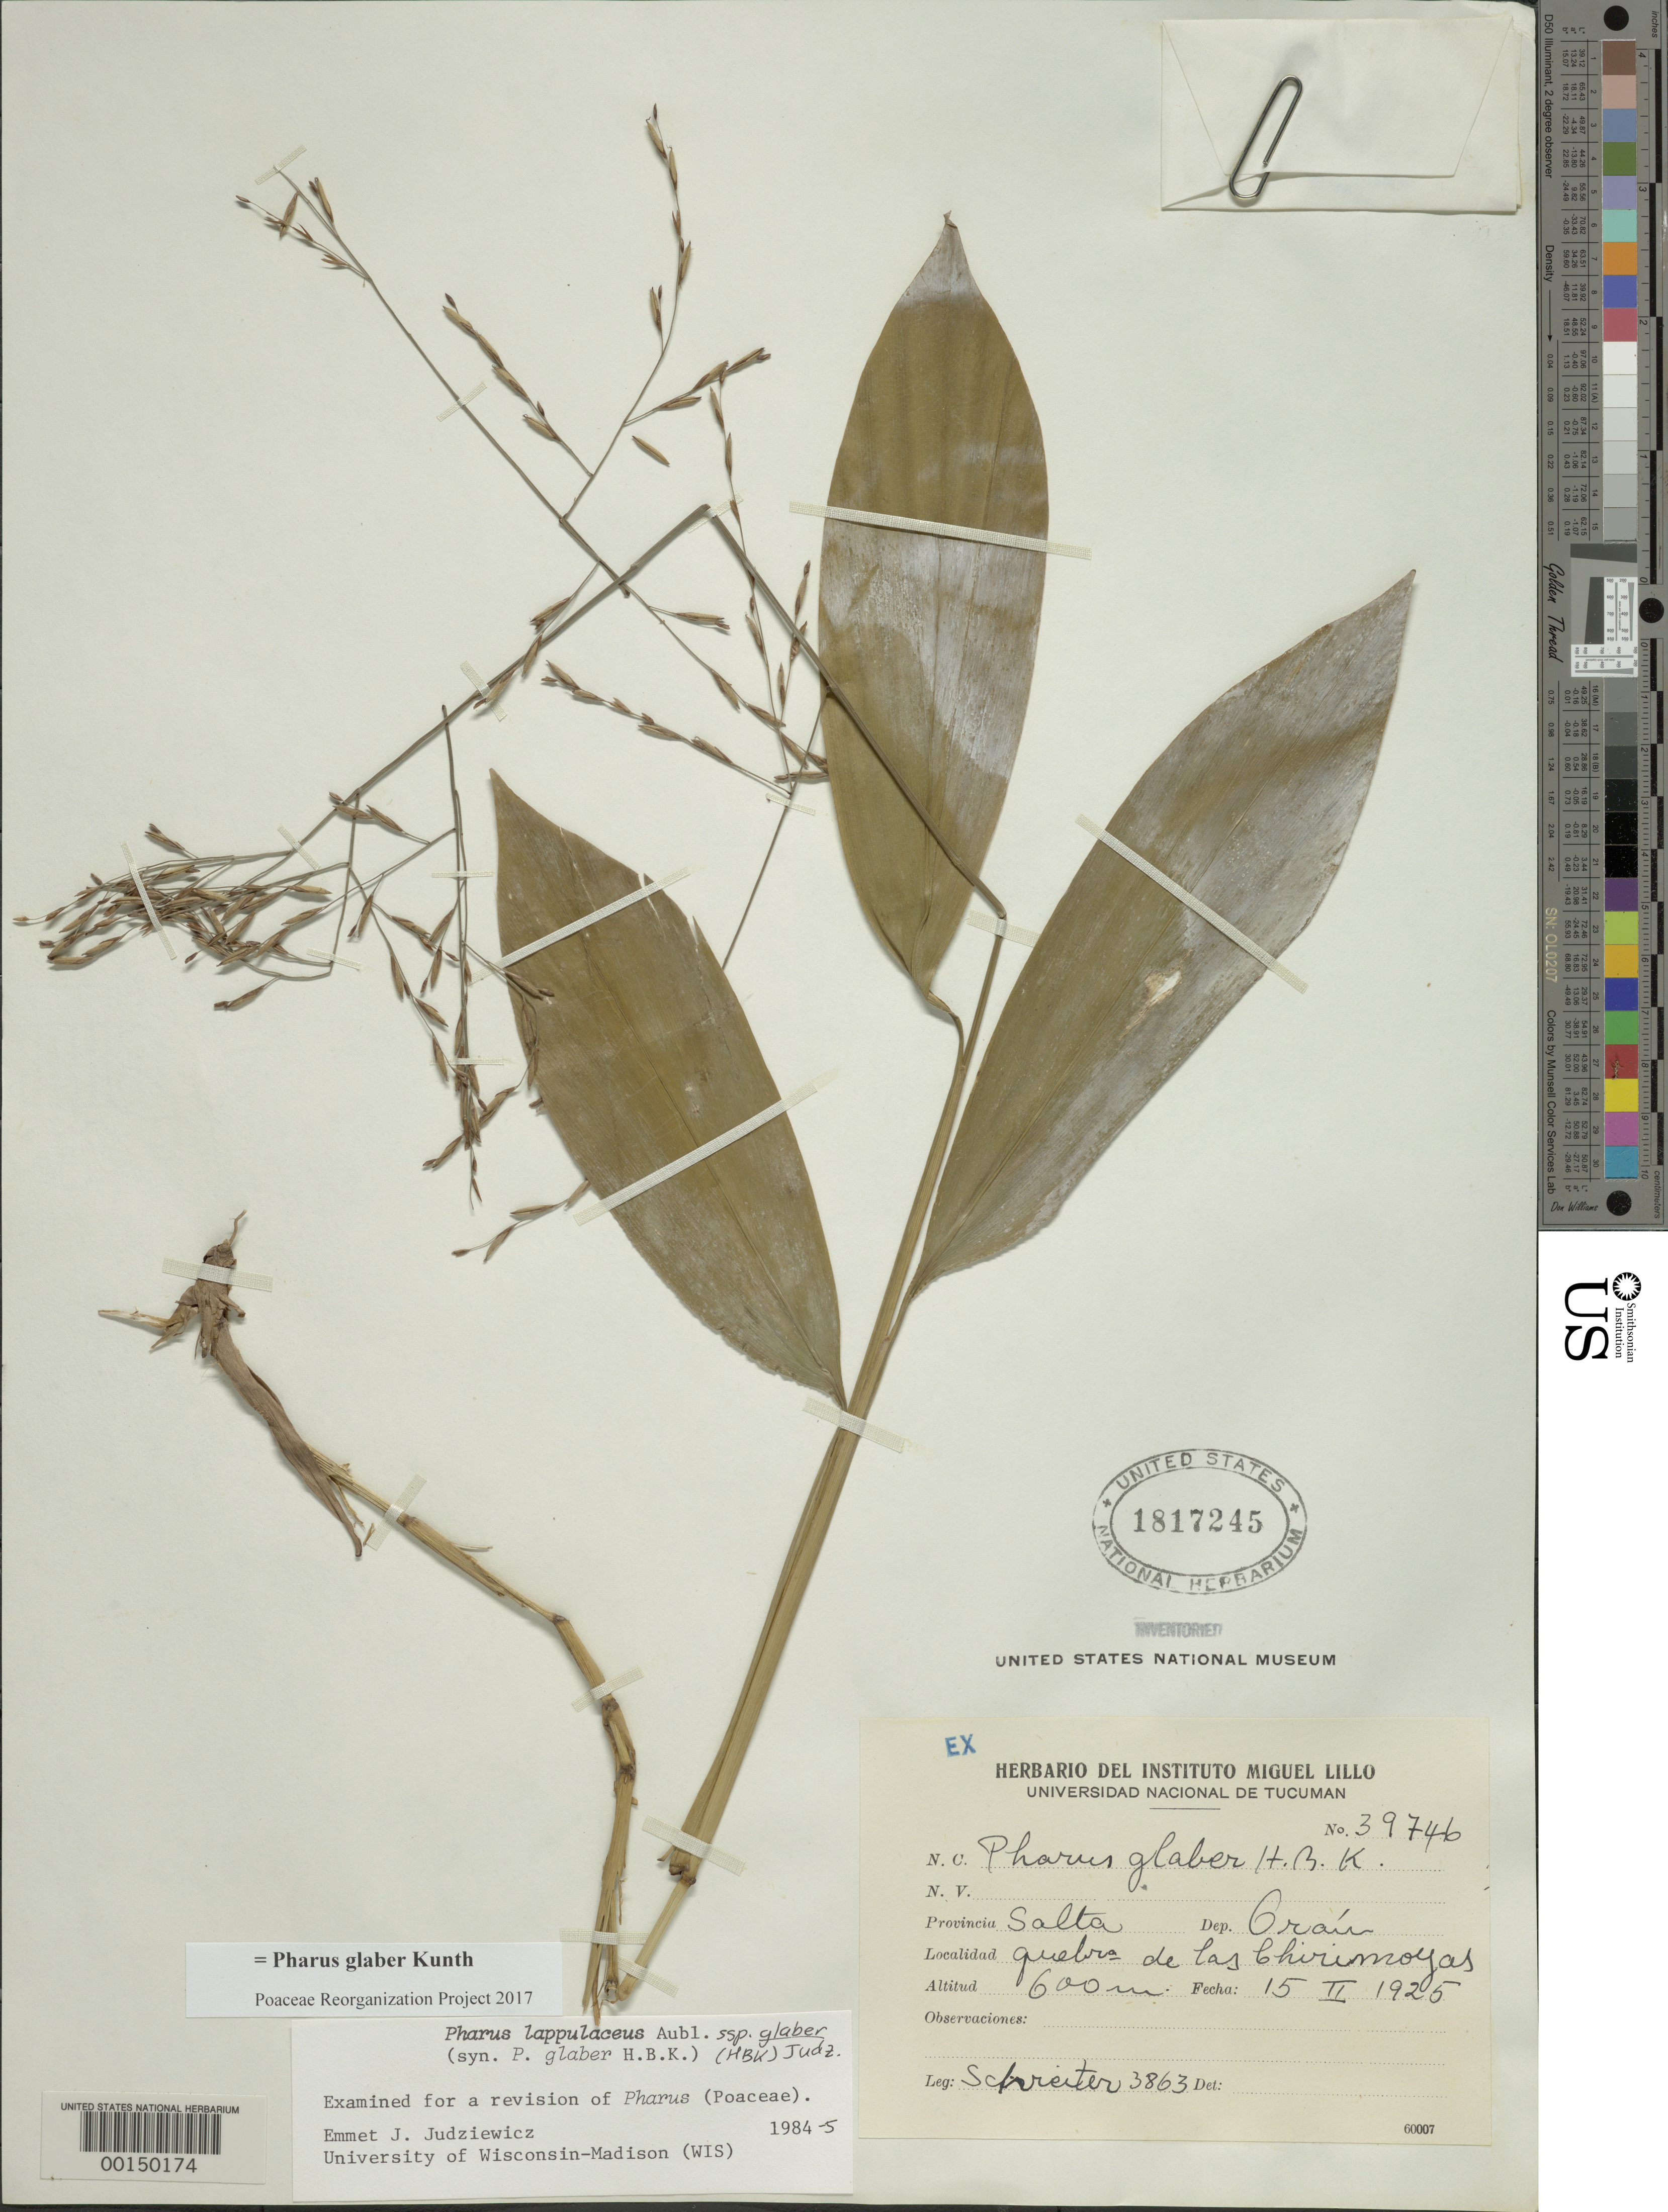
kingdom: Plantae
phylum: Tracheophyta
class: Liliopsida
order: Poales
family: Poaceae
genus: Pharus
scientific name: Pharus glaber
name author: Kunth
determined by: Poaceae Reorganization Project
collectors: R. Schreiter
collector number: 3863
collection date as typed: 15 Feb 1925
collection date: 1925-02-15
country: Argentina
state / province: Salta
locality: Chirimoyas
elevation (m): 600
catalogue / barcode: US 1817245